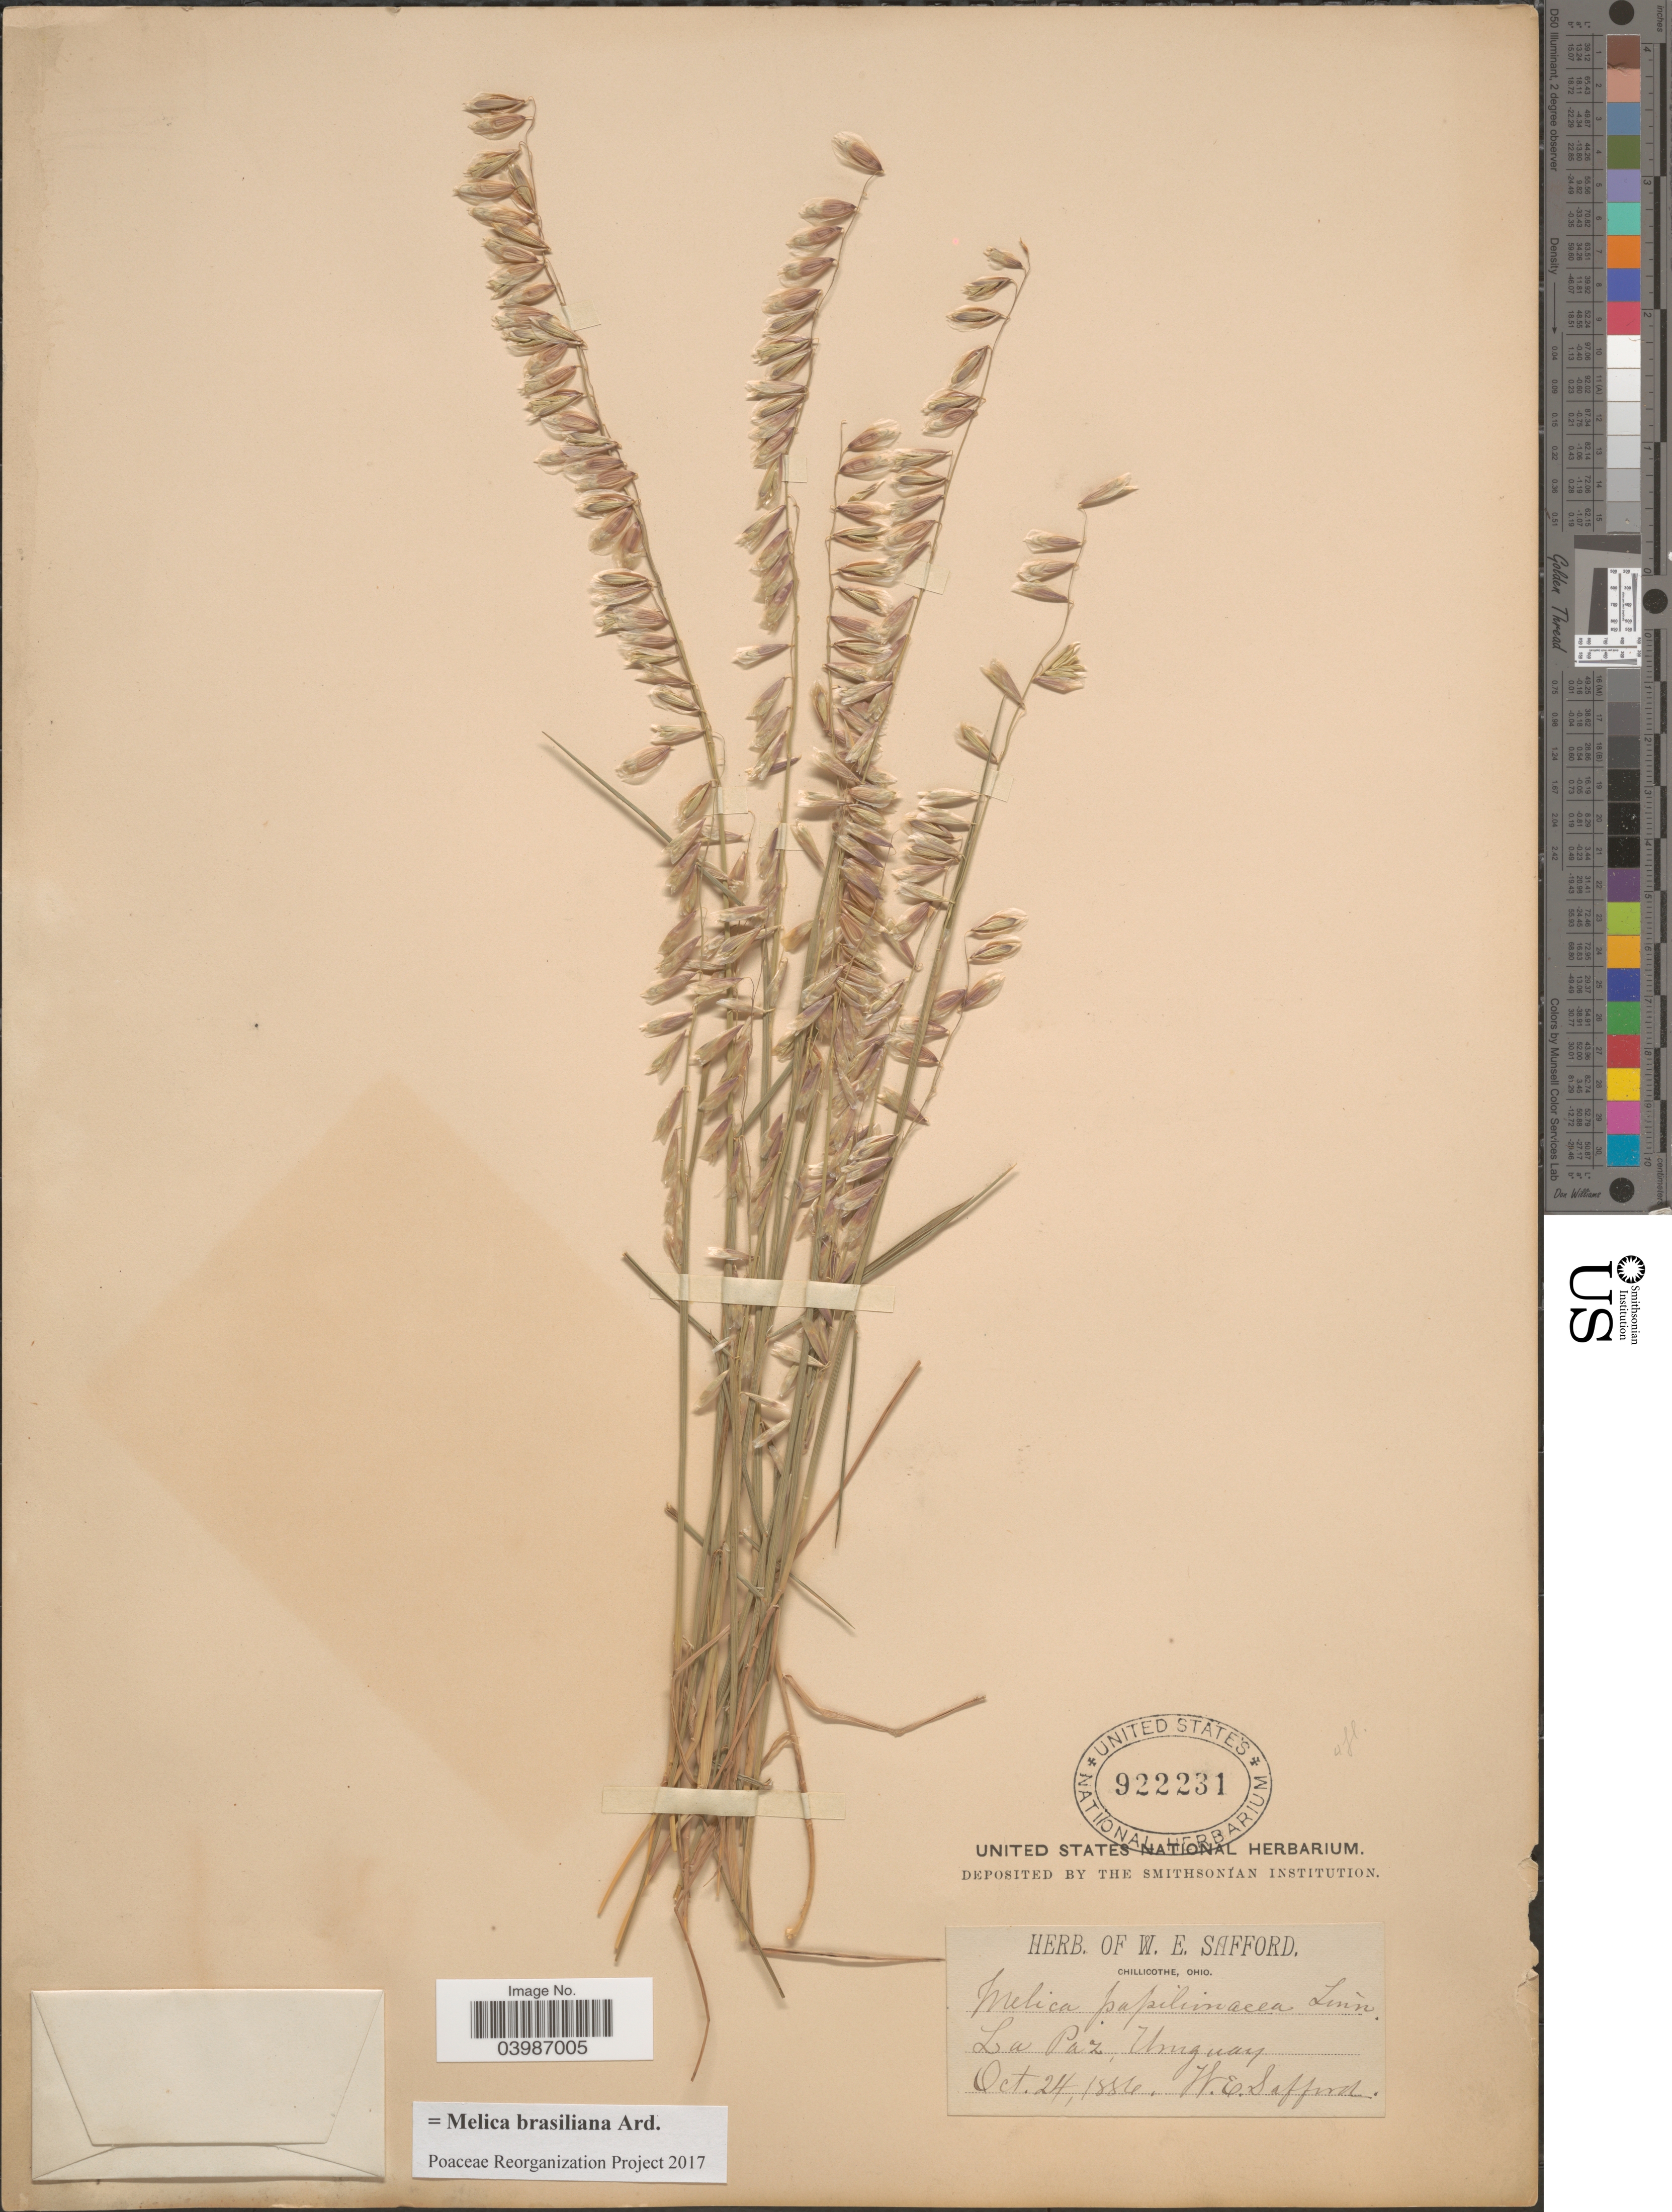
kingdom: Plantae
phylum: Tracheophyta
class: Liliopsida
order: Poales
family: Poaceae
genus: Melica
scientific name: Melica brasiliana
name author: Ard.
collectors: W. E. Safford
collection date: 1886-10-24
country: Uruguay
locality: La Paz.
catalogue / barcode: US 922231